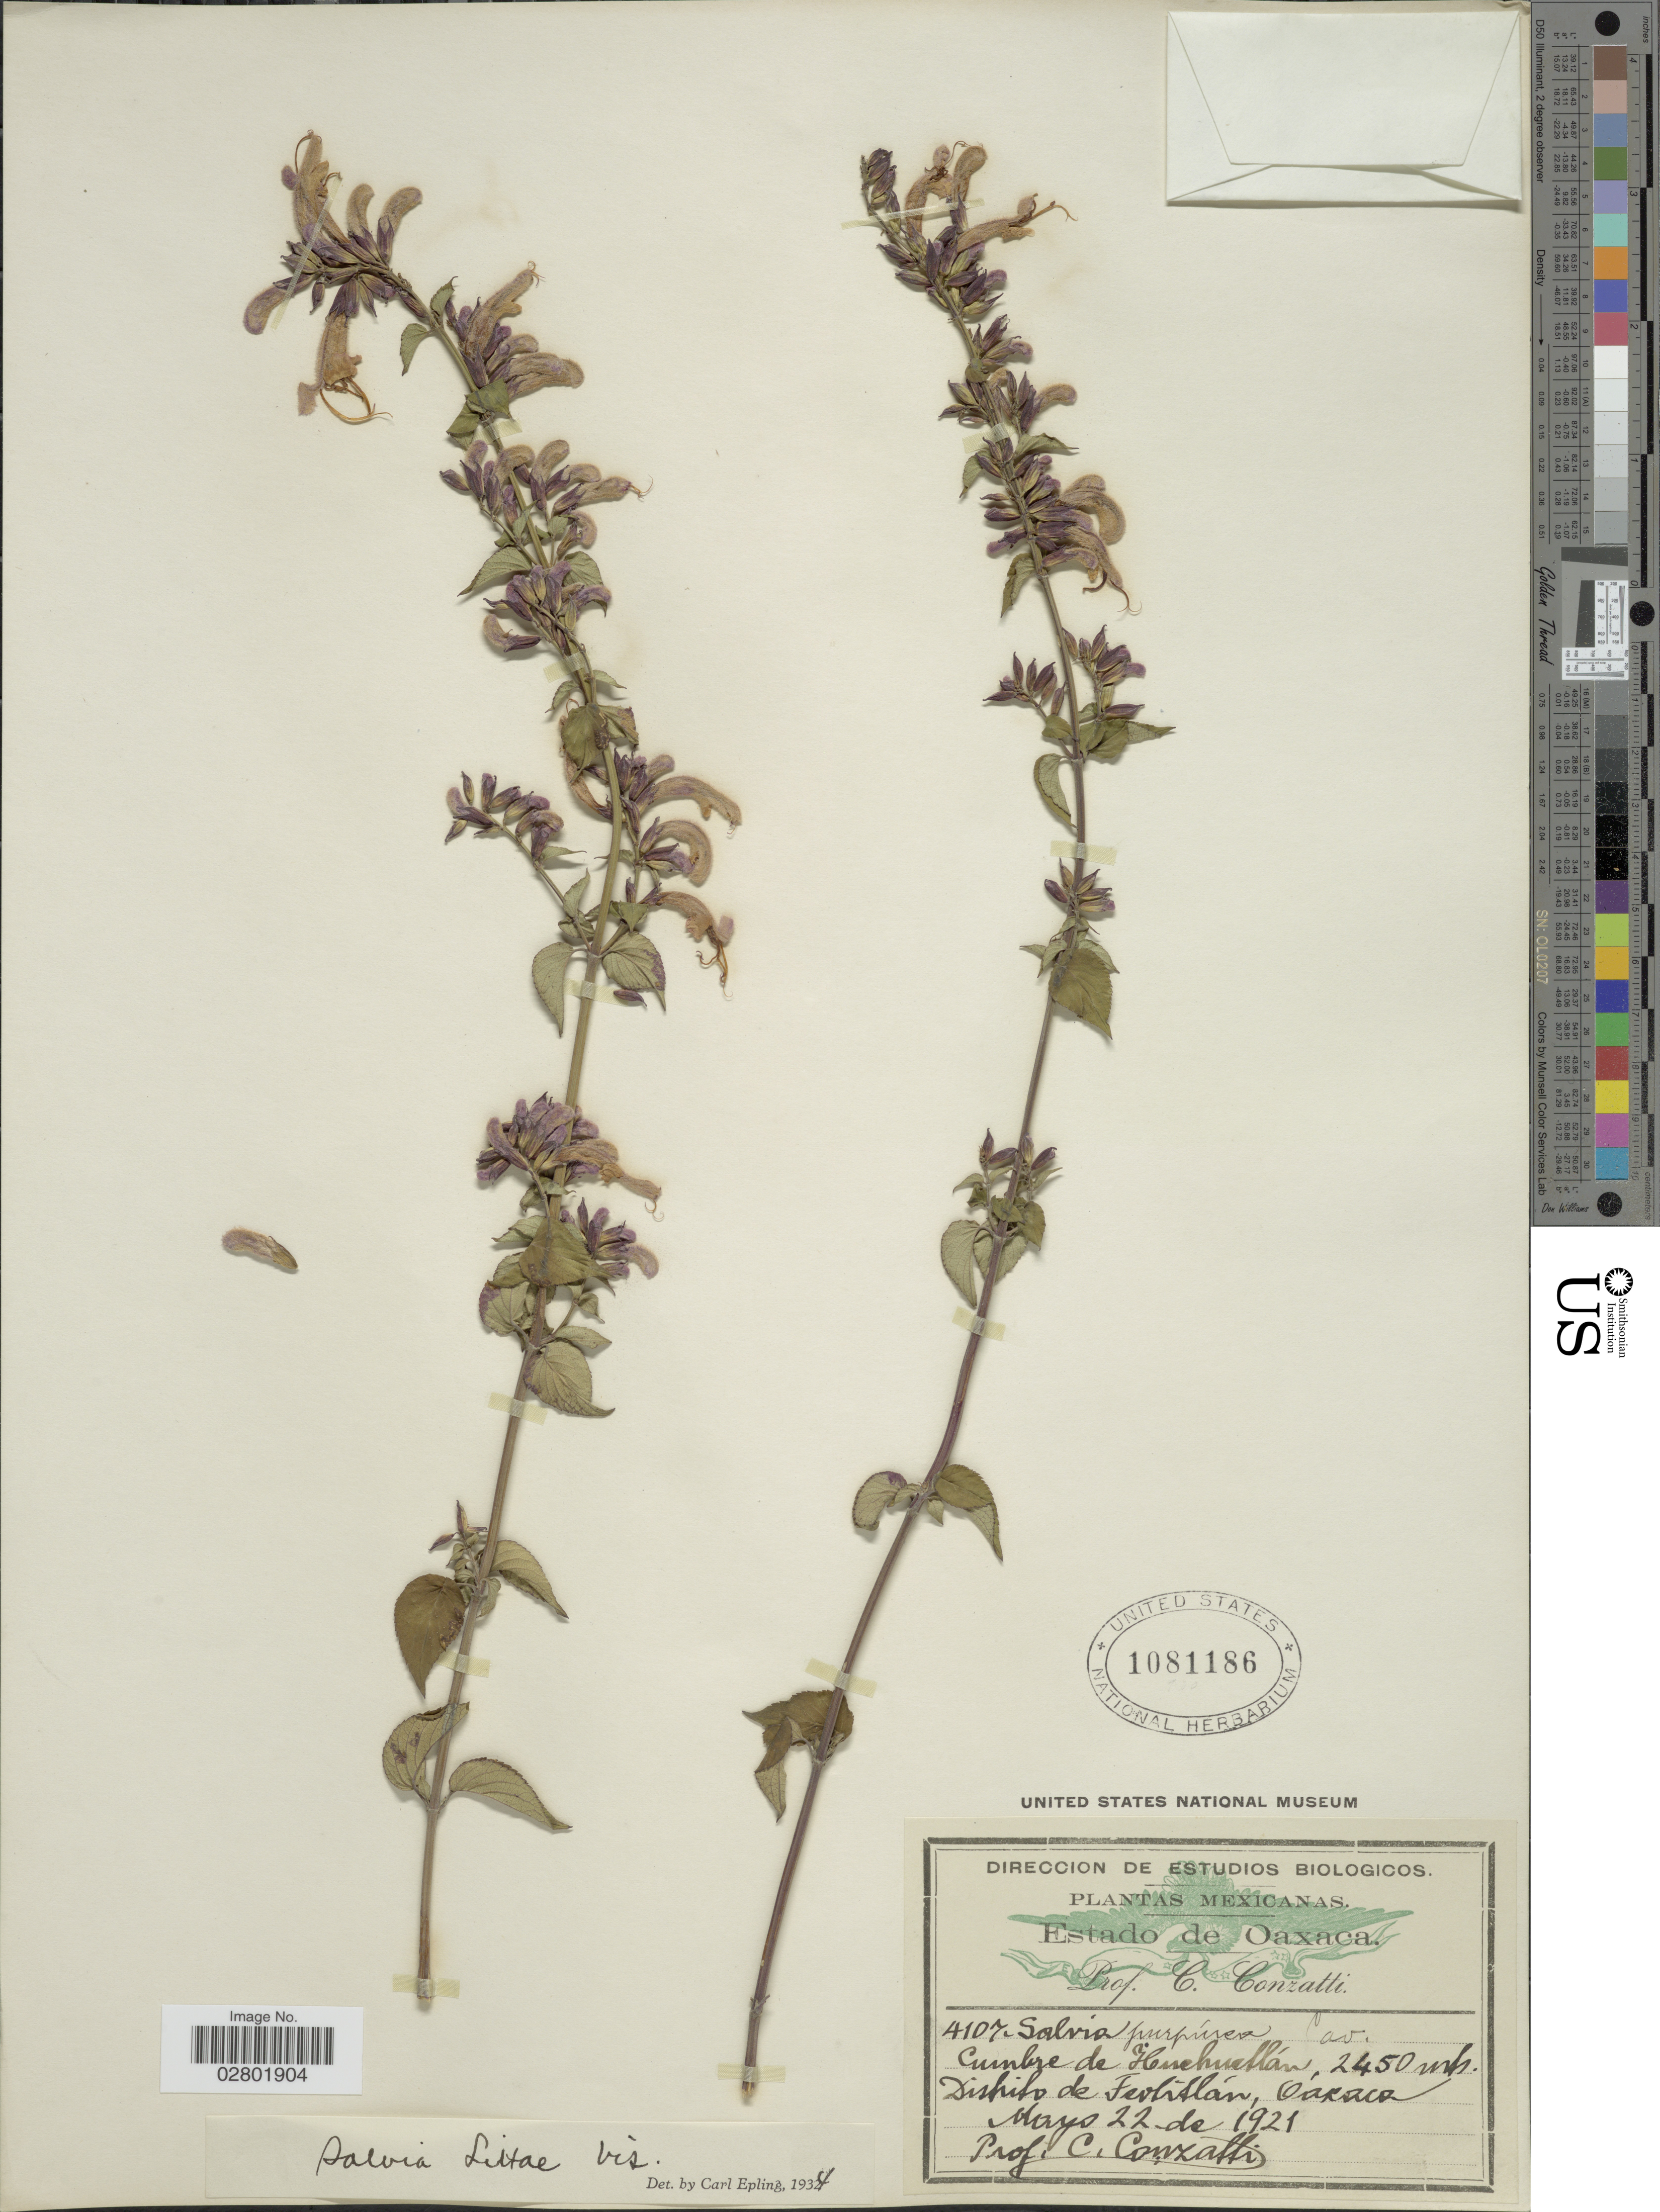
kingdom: Plantae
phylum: Tracheophyta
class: Magnoliopsida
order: Lamiales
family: Lamiaceae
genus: Salvia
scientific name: Salvia littae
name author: Vis.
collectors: C. Conzatti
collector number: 4107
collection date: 1921-05-22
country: Mexico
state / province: Oaxaca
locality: Cumbre de Huehuetlán, Distrito de Teotitlan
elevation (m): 2450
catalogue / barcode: US 1081186